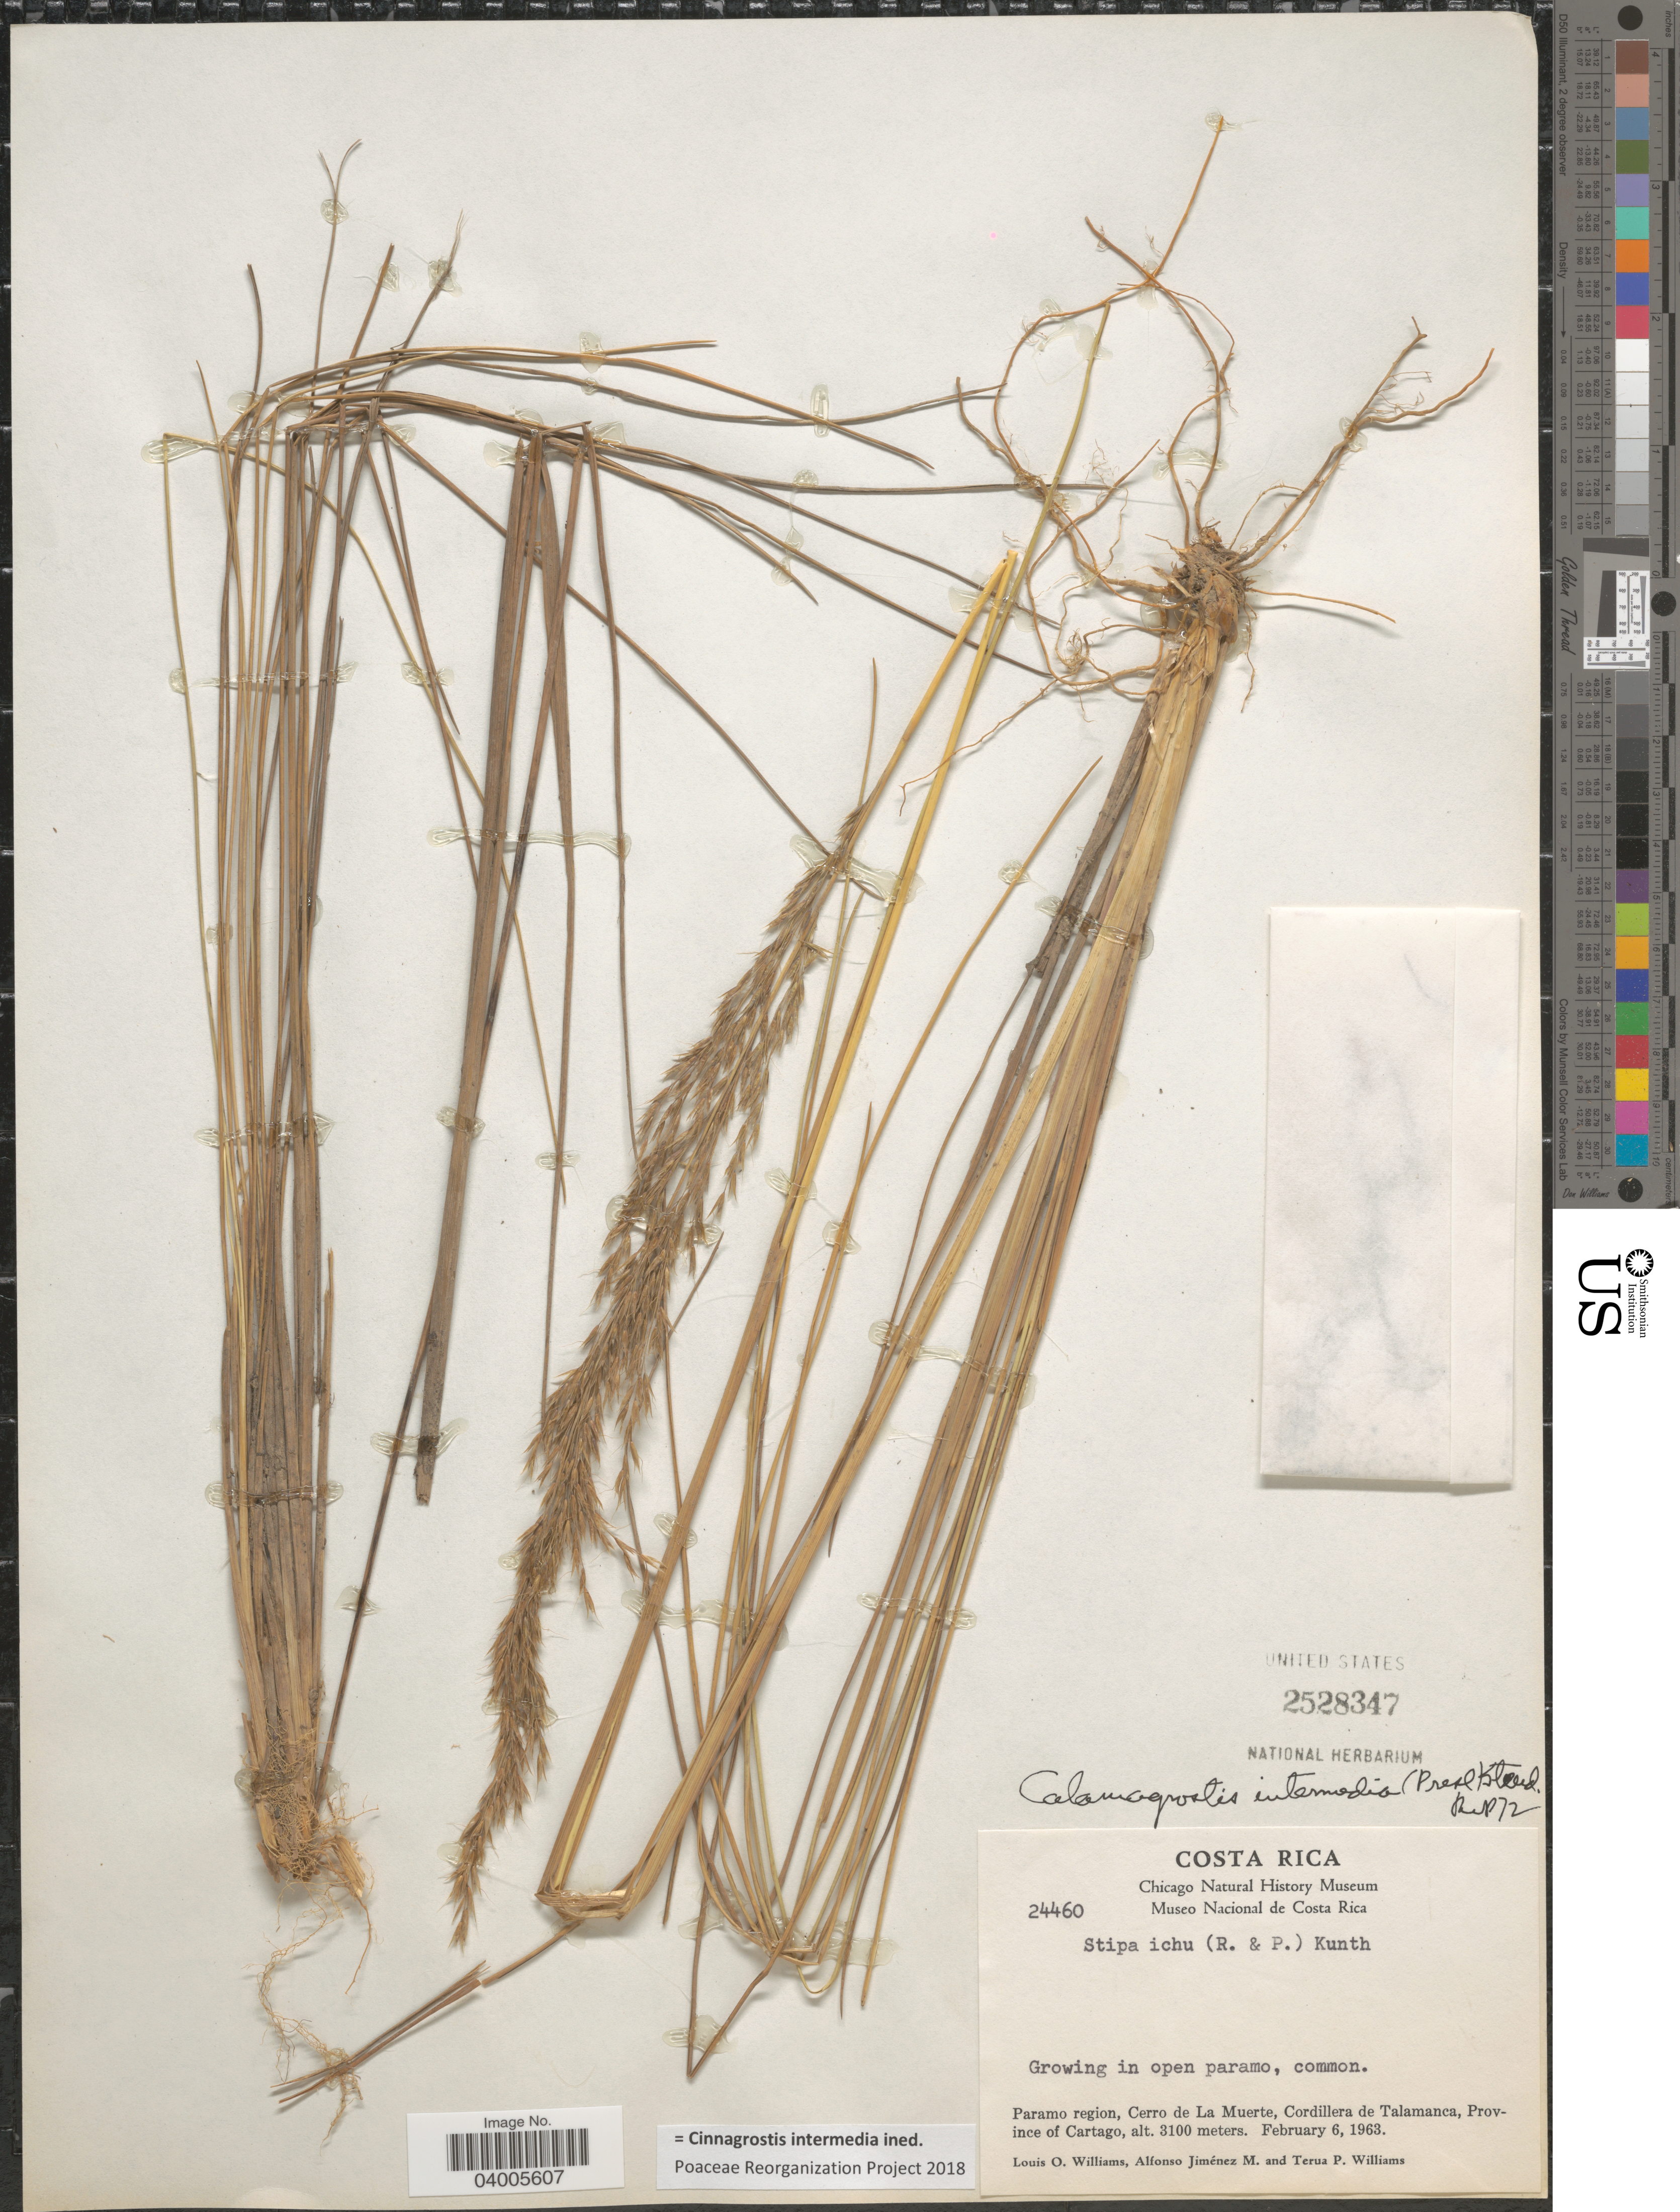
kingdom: Plantae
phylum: Tracheophyta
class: Liliopsida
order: Poales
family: Poaceae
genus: Cinnagrostis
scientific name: Cinnagrostis intermedia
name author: (J. Presl) P.M. Peterson et al.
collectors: L. O. Williams, A. Jimenez M. & T. Williams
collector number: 24460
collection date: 1963-02-06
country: Costa Rica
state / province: Cartago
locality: Paramo region, Cerro de La Muerte, Cordillera de Talamanca.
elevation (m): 3100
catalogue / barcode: US 2528347